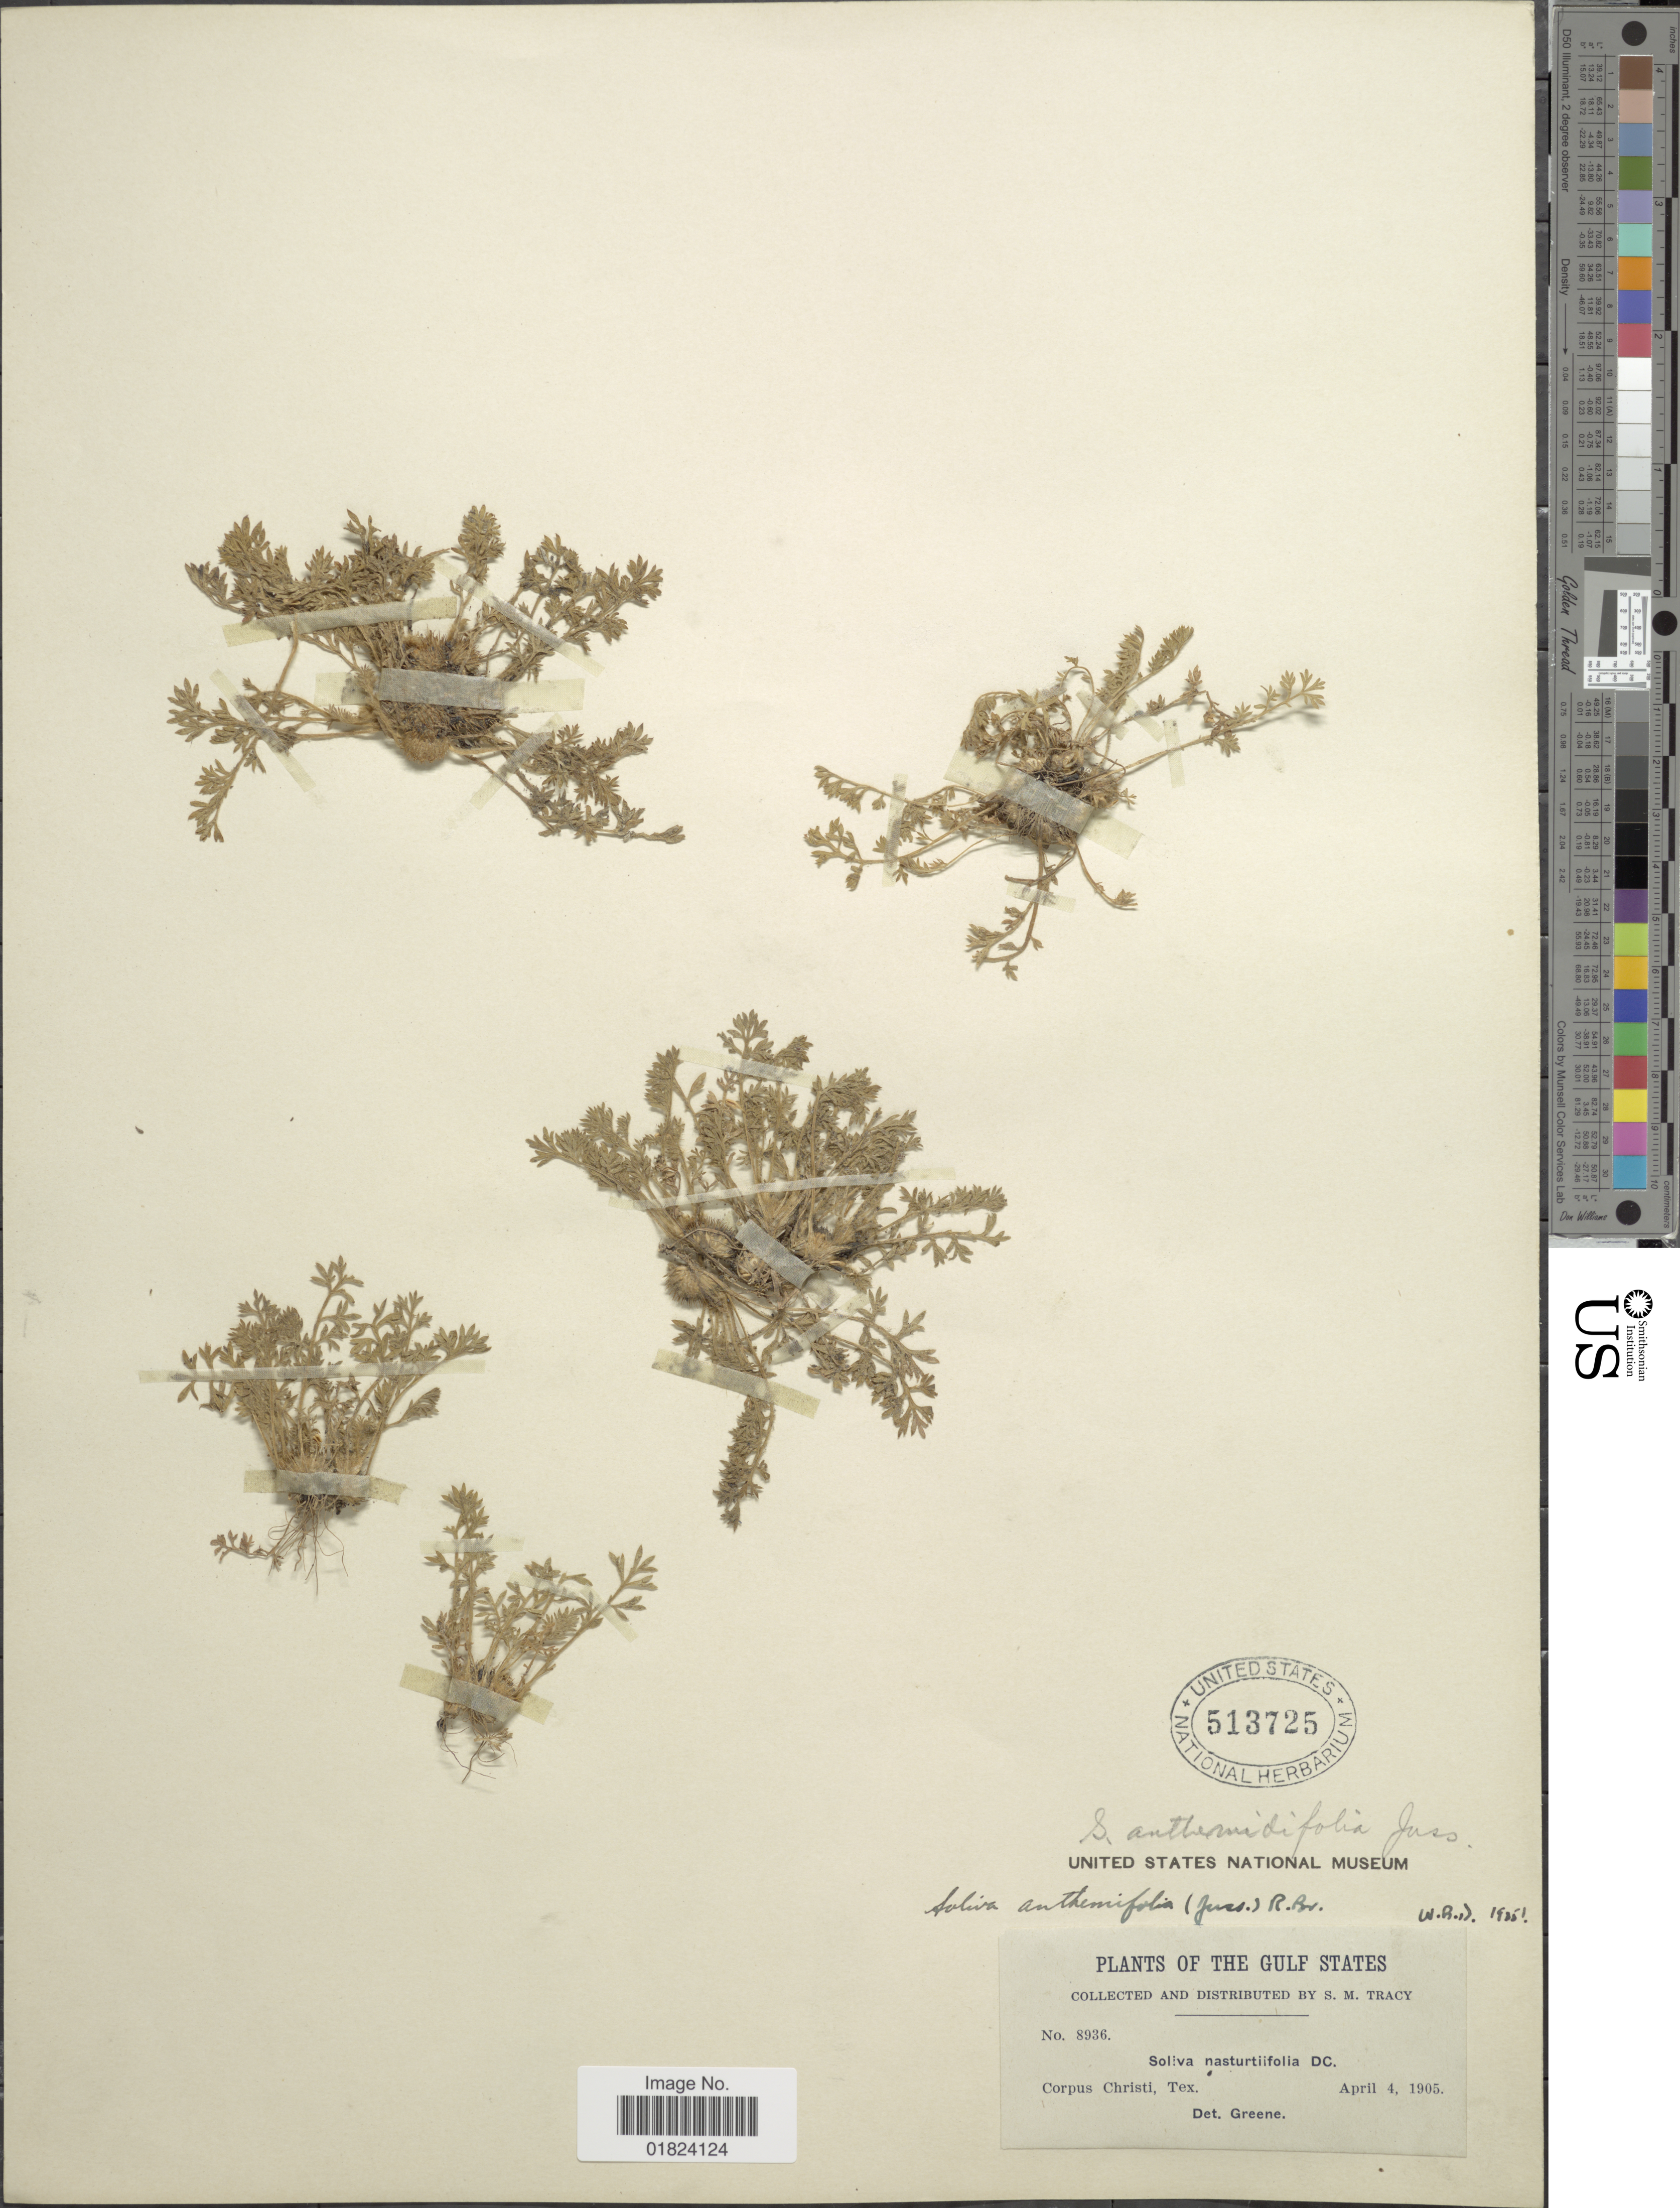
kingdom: Plantae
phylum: Tracheophyta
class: Magnoliopsida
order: Asterales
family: Asteraceae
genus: Soliva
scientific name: Soliva anthemifolia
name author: (Juss.) Sweet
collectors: S. M. Tracy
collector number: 8936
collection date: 1905-04-04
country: United States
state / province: Texas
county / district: Nueces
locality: Corpus Christi.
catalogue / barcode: US 513725